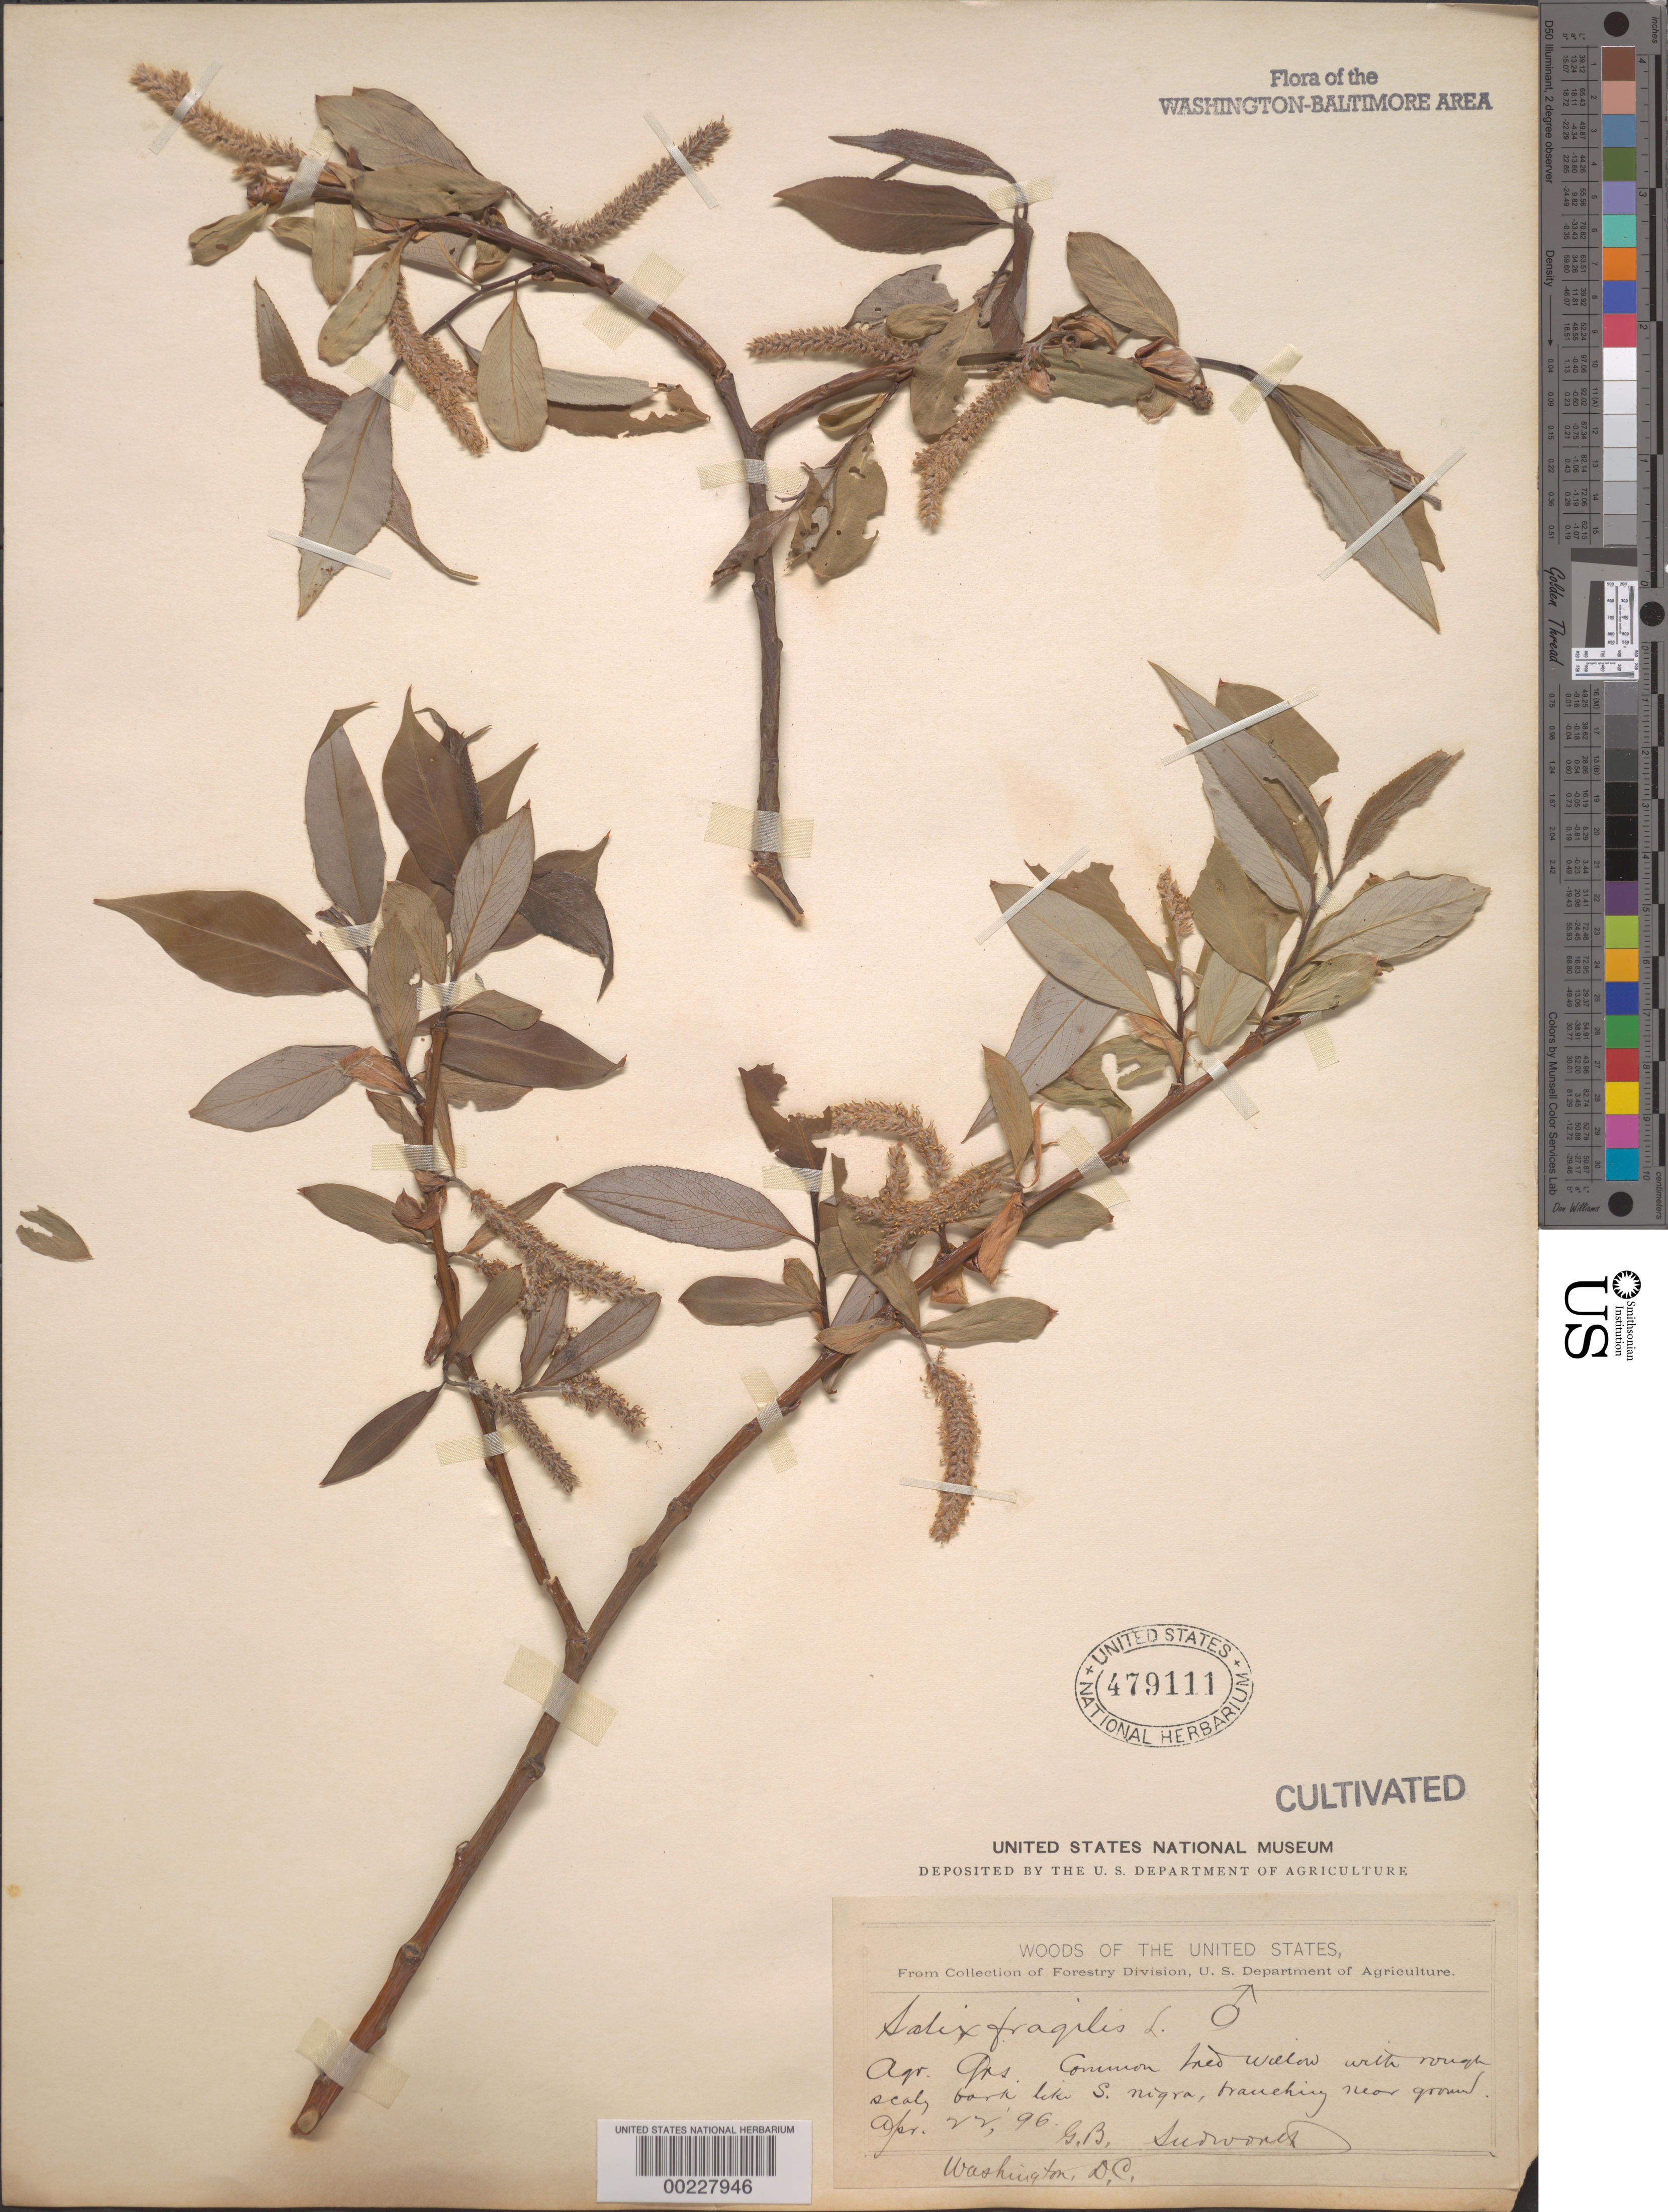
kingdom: Plantae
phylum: Tracheophyta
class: Magnoliopsida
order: Malpighiales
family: Salicaceae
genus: Salix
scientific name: Salix fragilis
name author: L.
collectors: G. B. Sudworth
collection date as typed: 22 Apr 1896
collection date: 1896-04-22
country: United States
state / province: District of Columbia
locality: Agricultural grounds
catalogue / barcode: US 479111